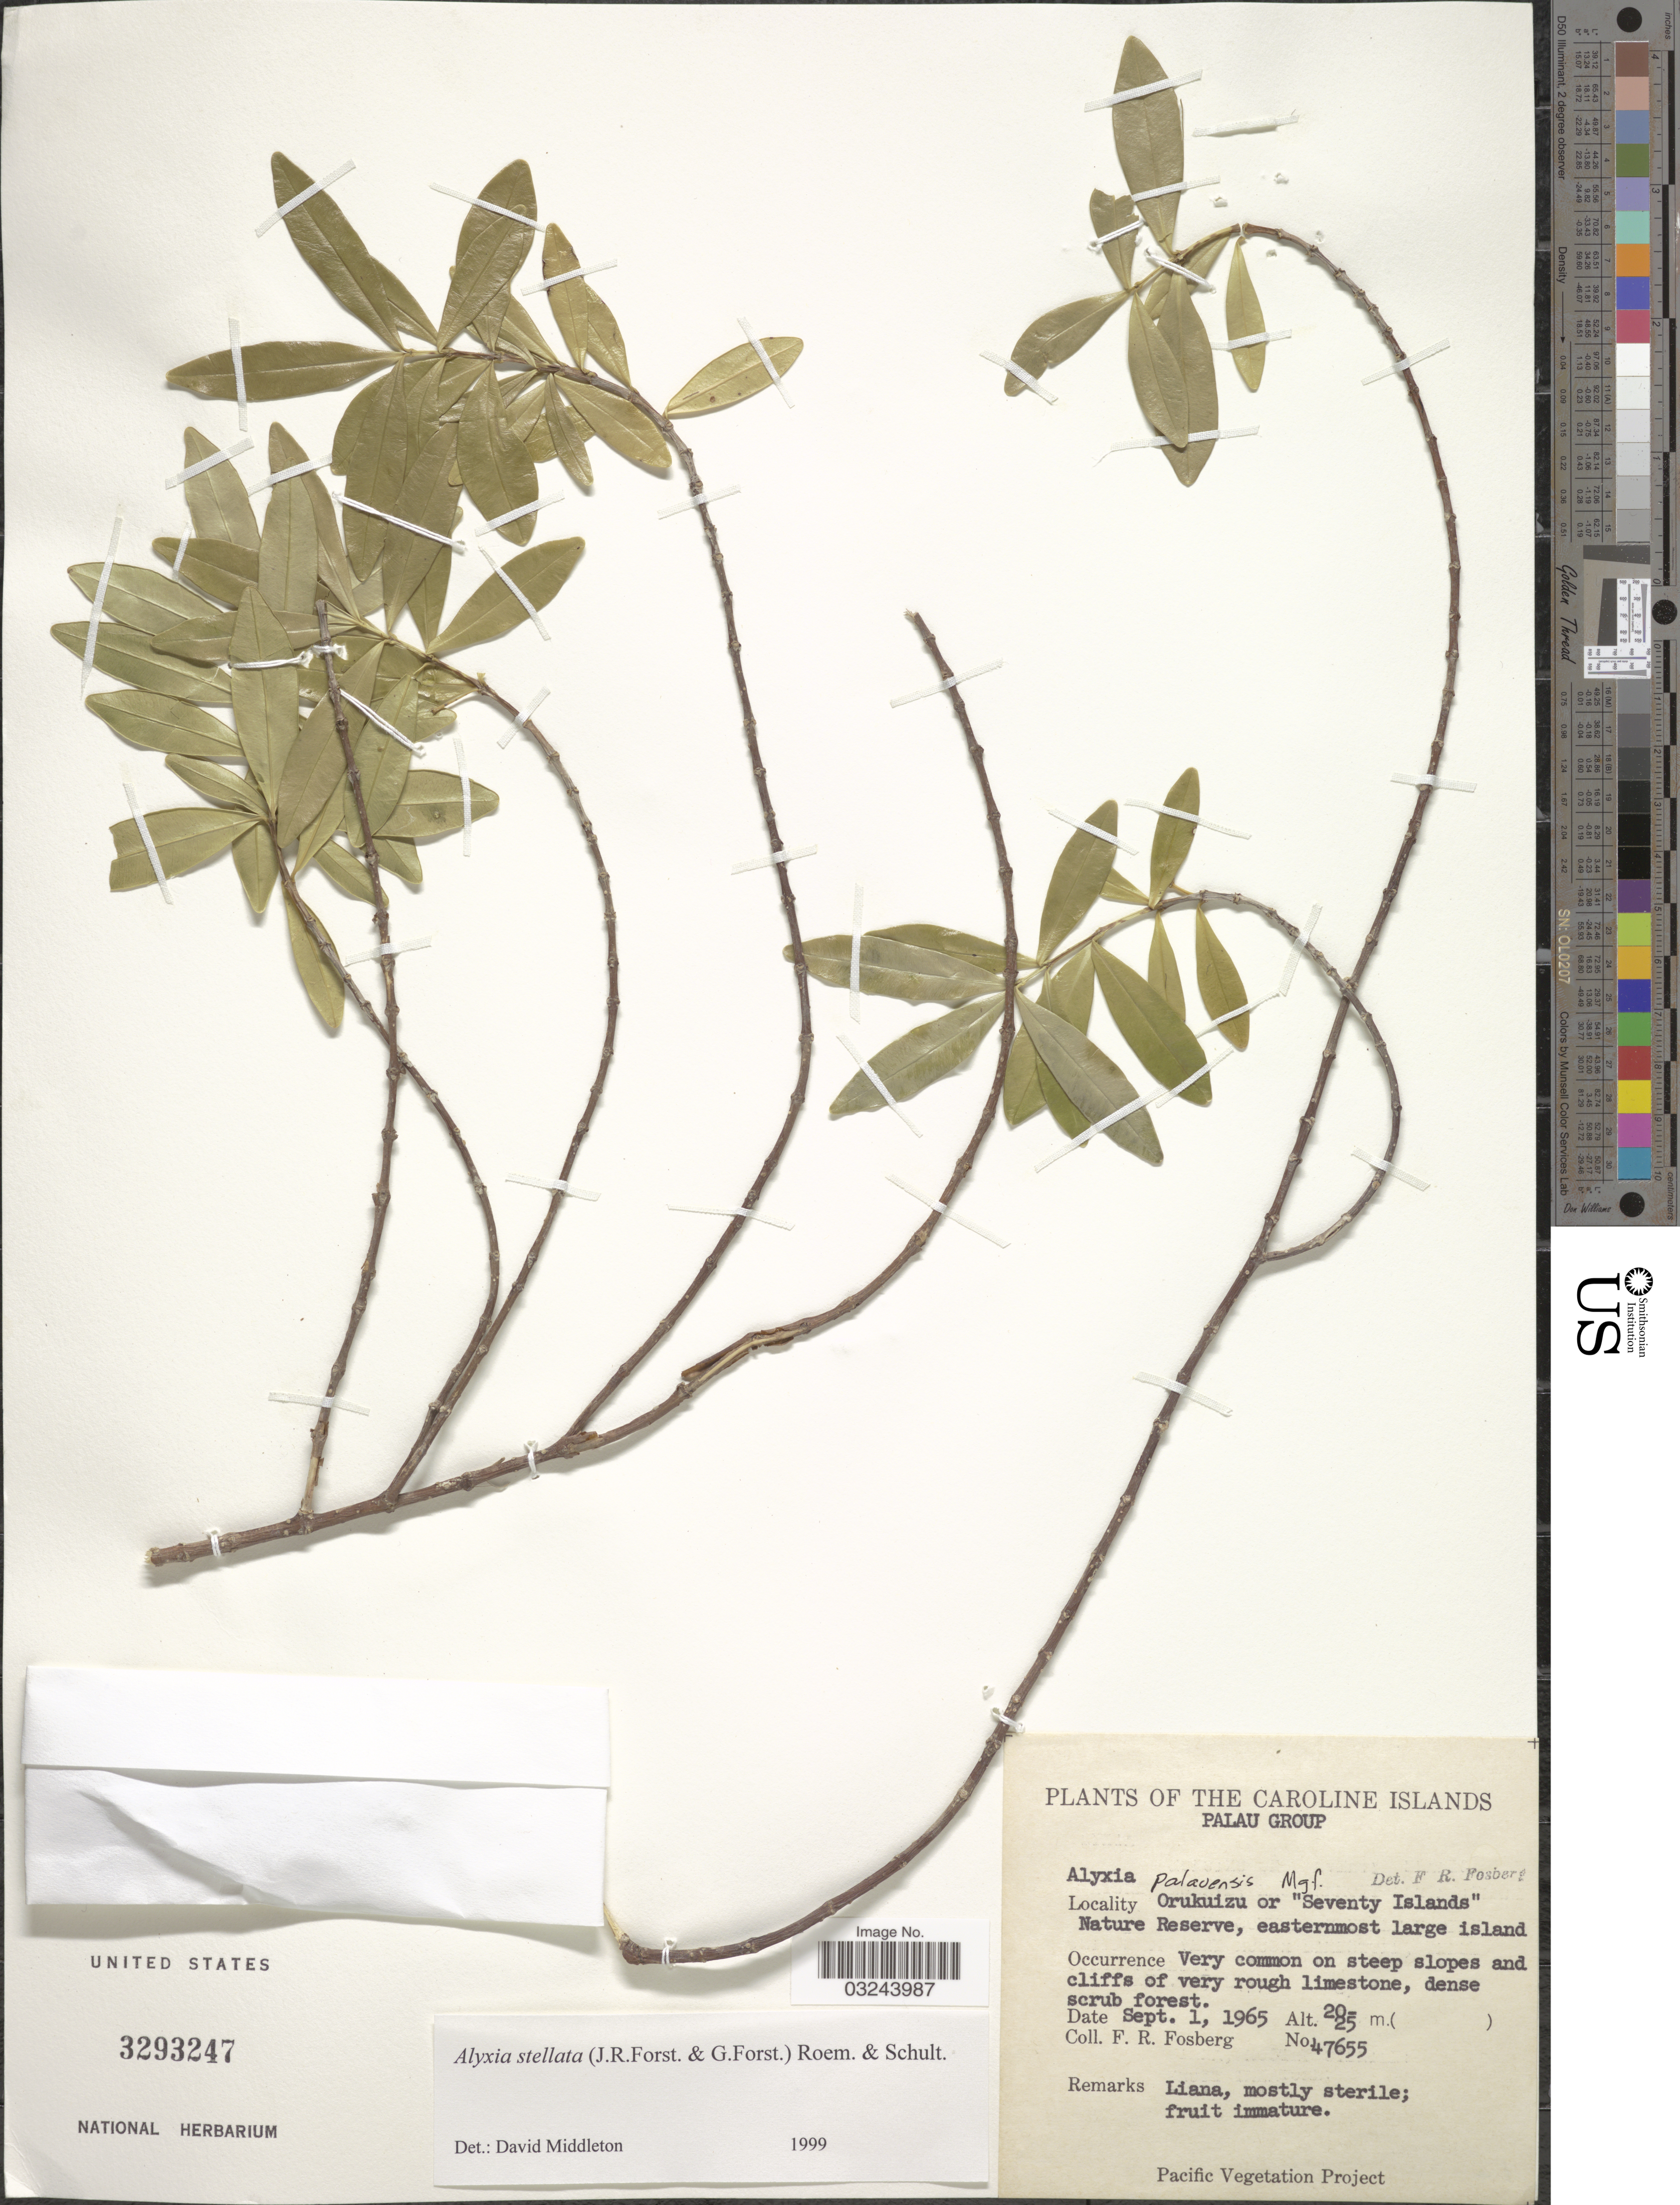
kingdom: Plantae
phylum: Tracheophyta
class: Magnoliopsida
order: Gentianales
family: Apocynaceae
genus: Alyxia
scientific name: Alyxia stellata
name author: (J.R. Forst. & G. Forst.) Roem. & Schult.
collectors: F. R. Fosberg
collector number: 47655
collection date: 1965-09-01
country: Palau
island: Ngerukeuid [Orukuizu]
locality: Caroline Islands. Palau Group. Orukuizi or "Seventy Islands" Nature Reserve, easternmost large island.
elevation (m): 20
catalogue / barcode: US 3293247